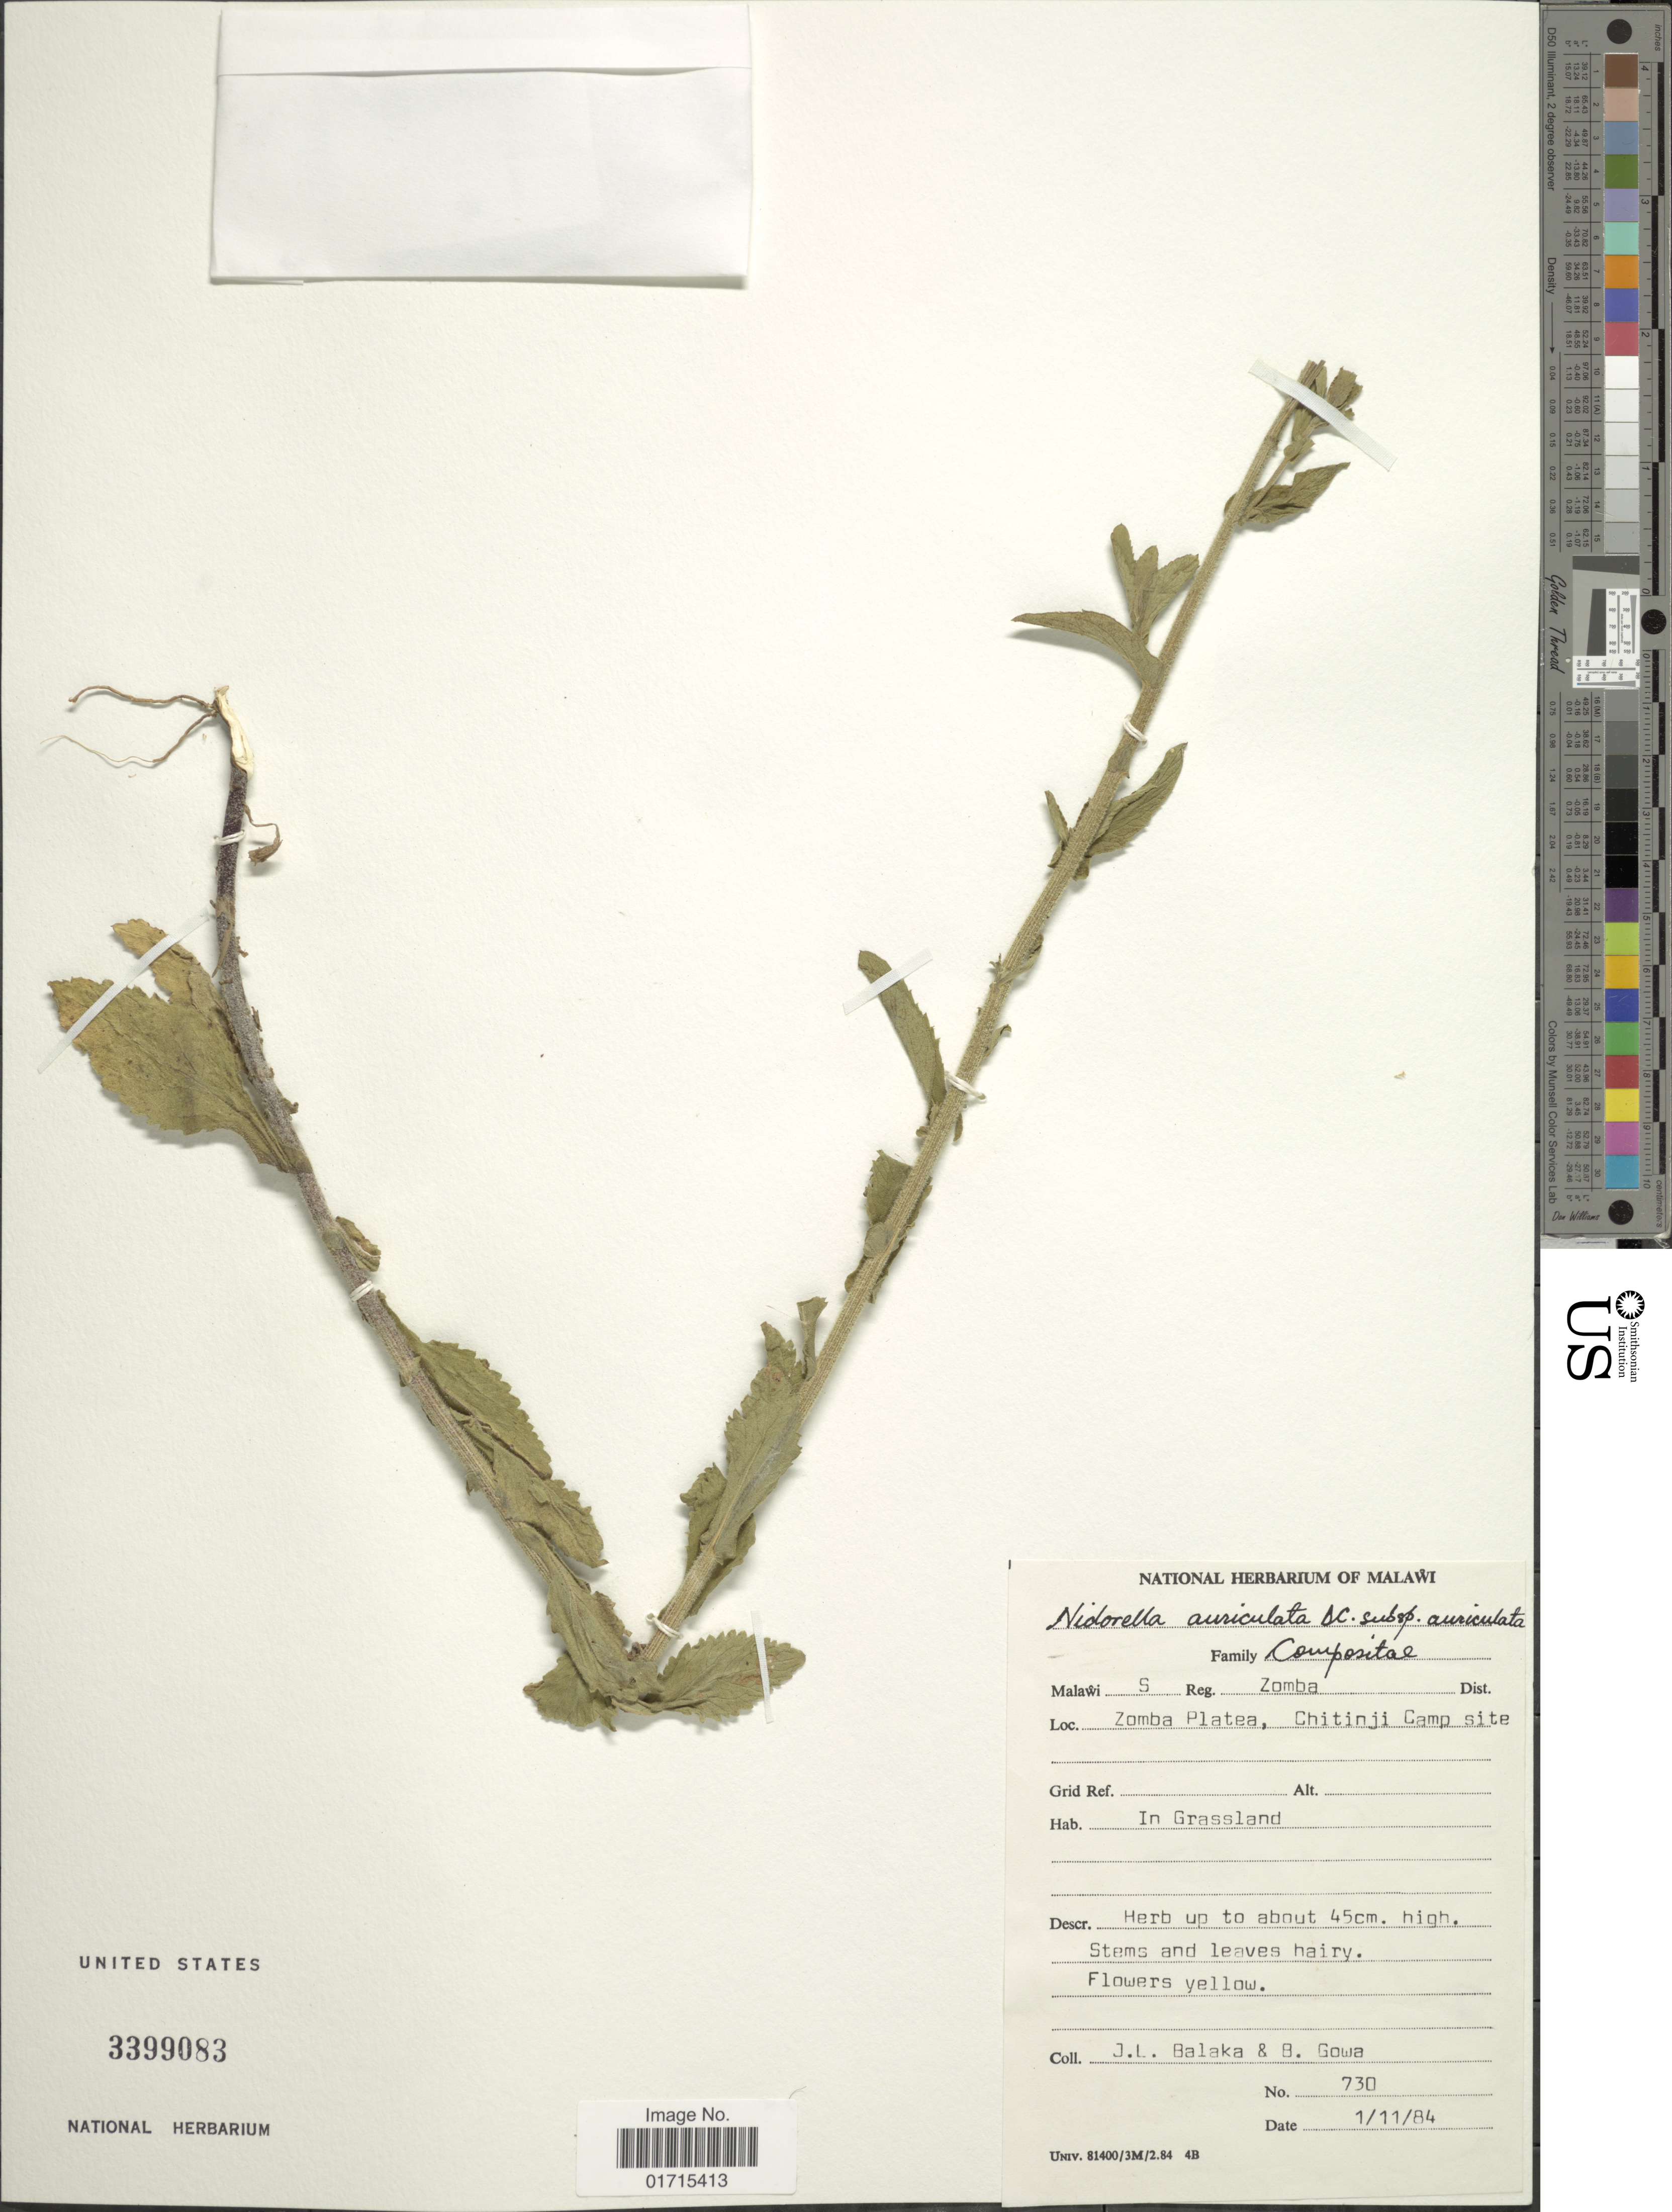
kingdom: Plantae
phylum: Tracheophyta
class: Magnoliopsida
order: Asterales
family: Asteraceae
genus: Nidorella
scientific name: Nidorella auriculata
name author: DC.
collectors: J. Balaka & B. Gowa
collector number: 730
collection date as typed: Transcribed d/m/y: 1/11/84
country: Malawi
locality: Malawi S Reg. Zomba Dist. Zomba Plateau, Chitinji Camp site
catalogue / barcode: US 3399083